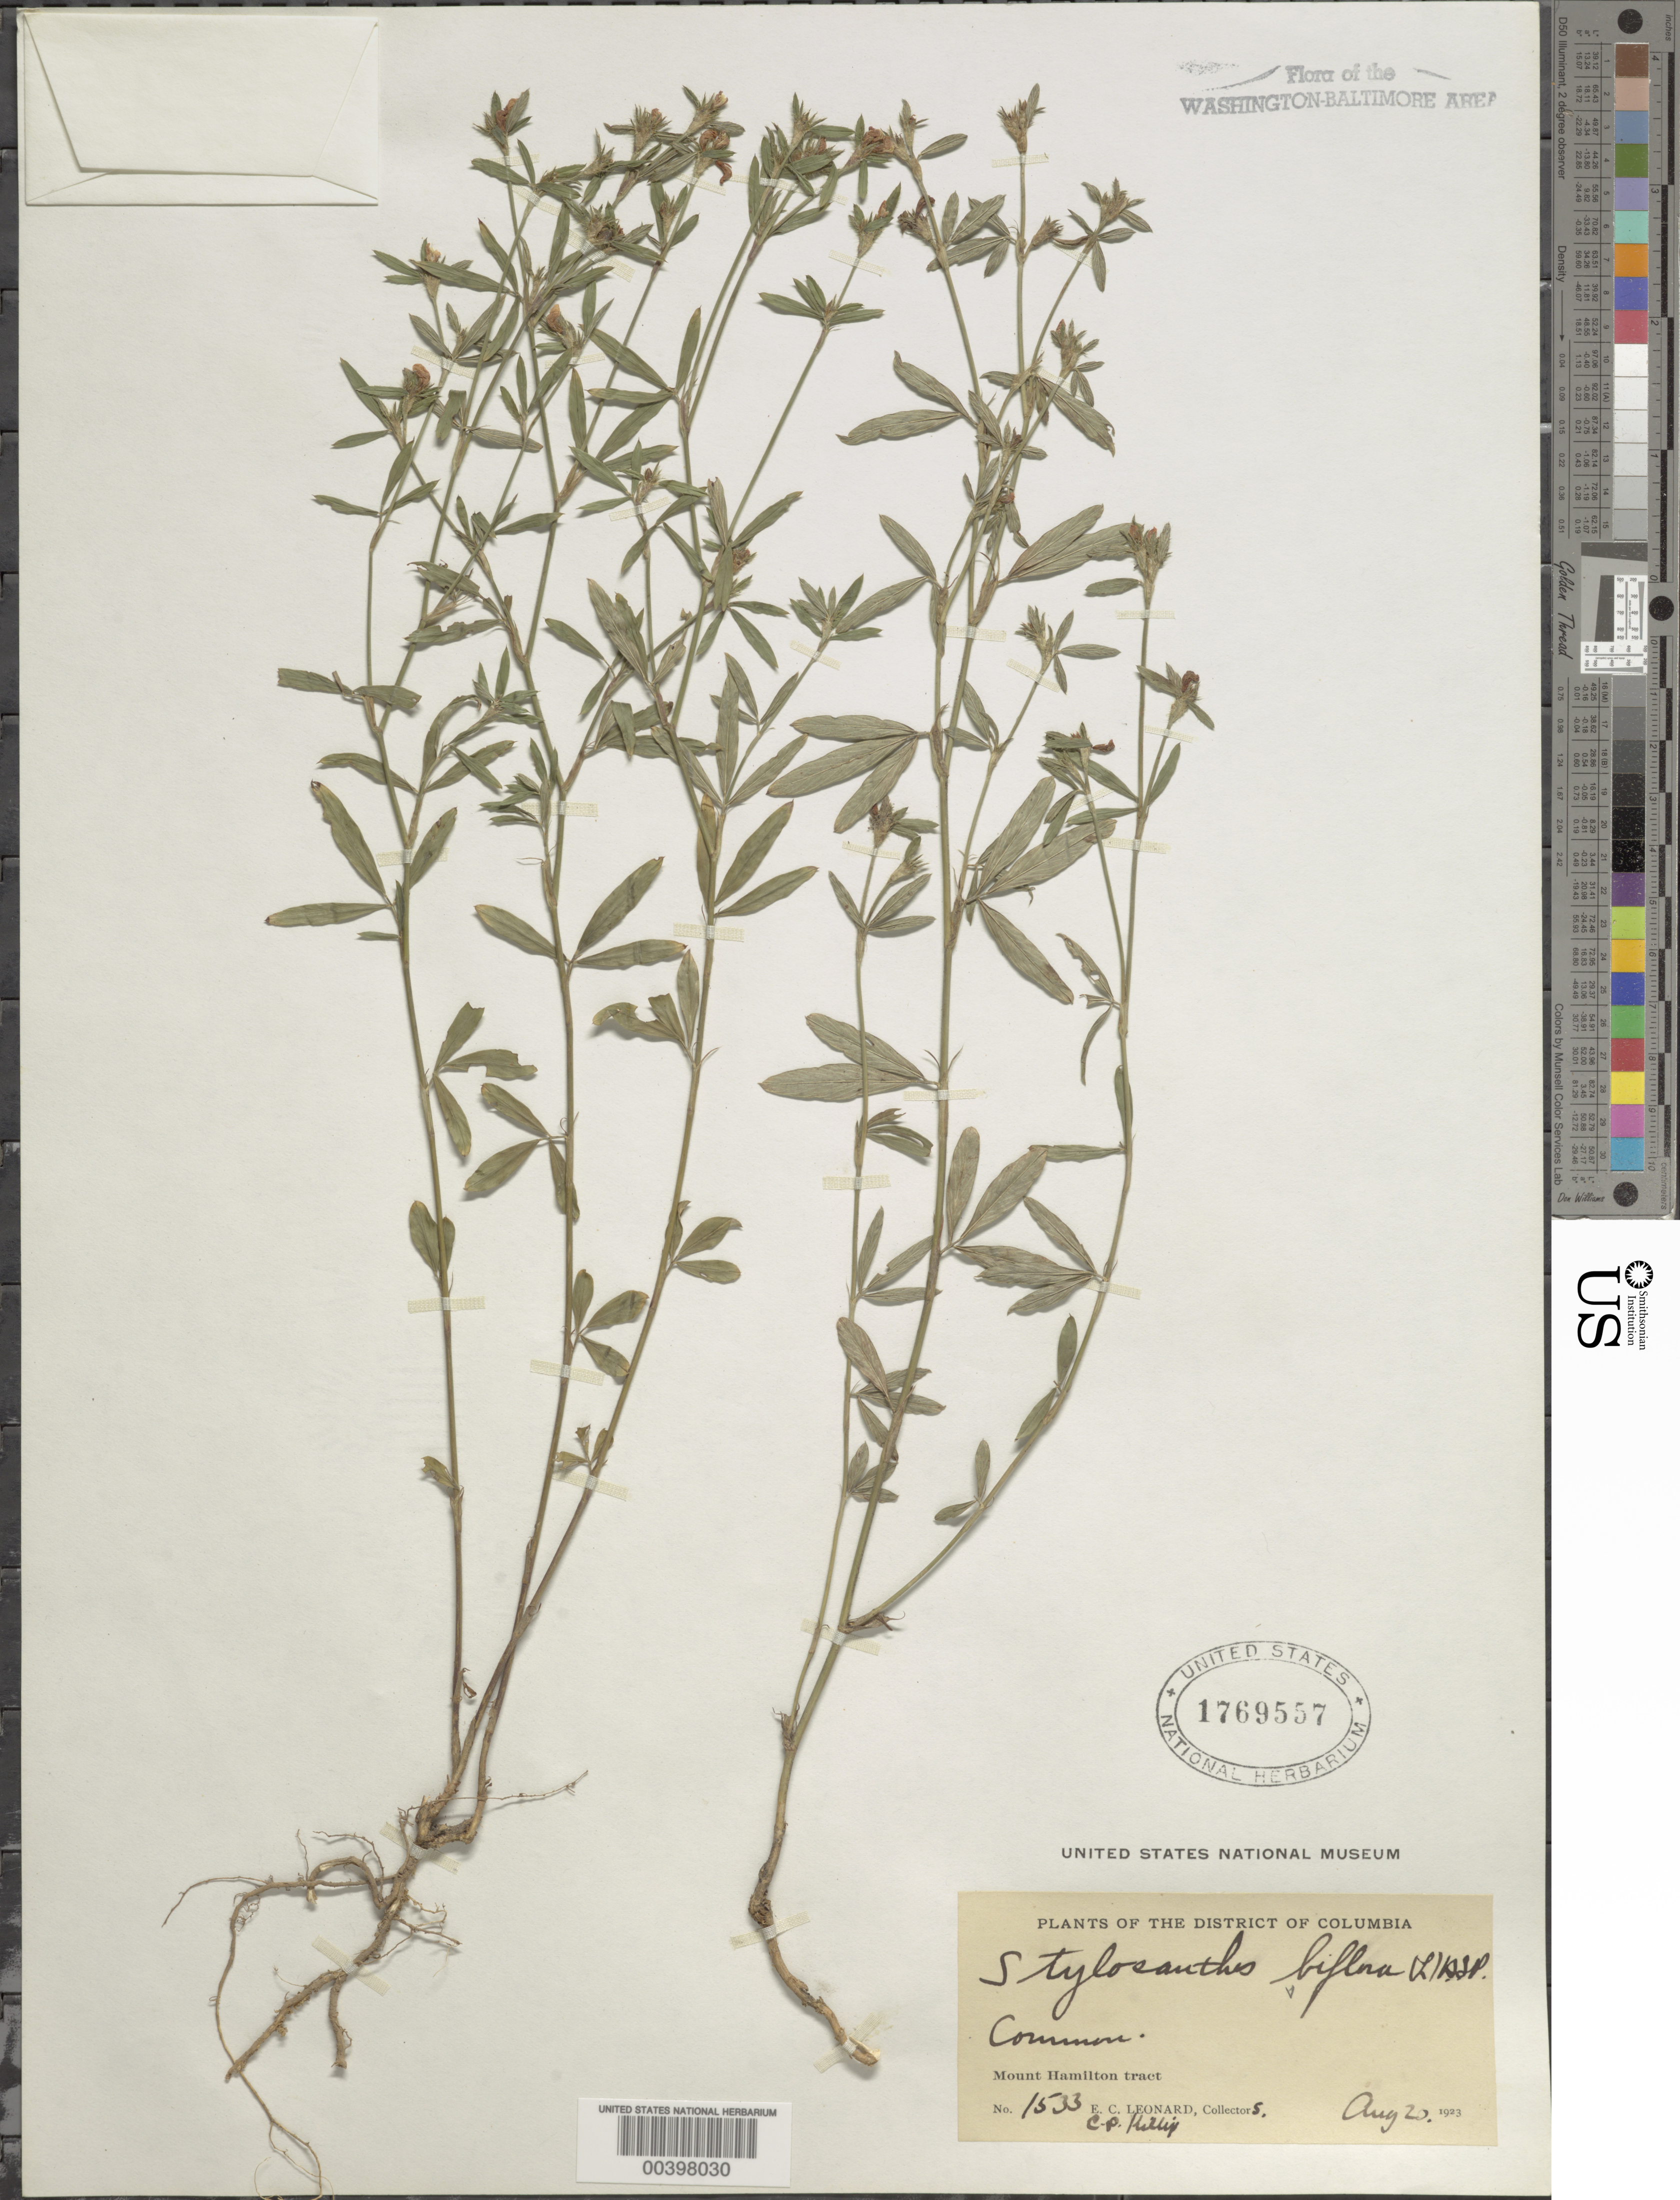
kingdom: Plantae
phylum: Tracheophyta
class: Magnoliopsida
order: Fabales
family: Fabaceae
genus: Stylosanthes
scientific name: Stylosanthes biflora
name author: (L.) Britton et al.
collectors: E. C. Leonard & E. P. Killip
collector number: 1533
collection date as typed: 20 Aug 1923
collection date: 1923-08-20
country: United States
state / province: District of Columbia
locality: Mount Hamilton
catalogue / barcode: US 1769557